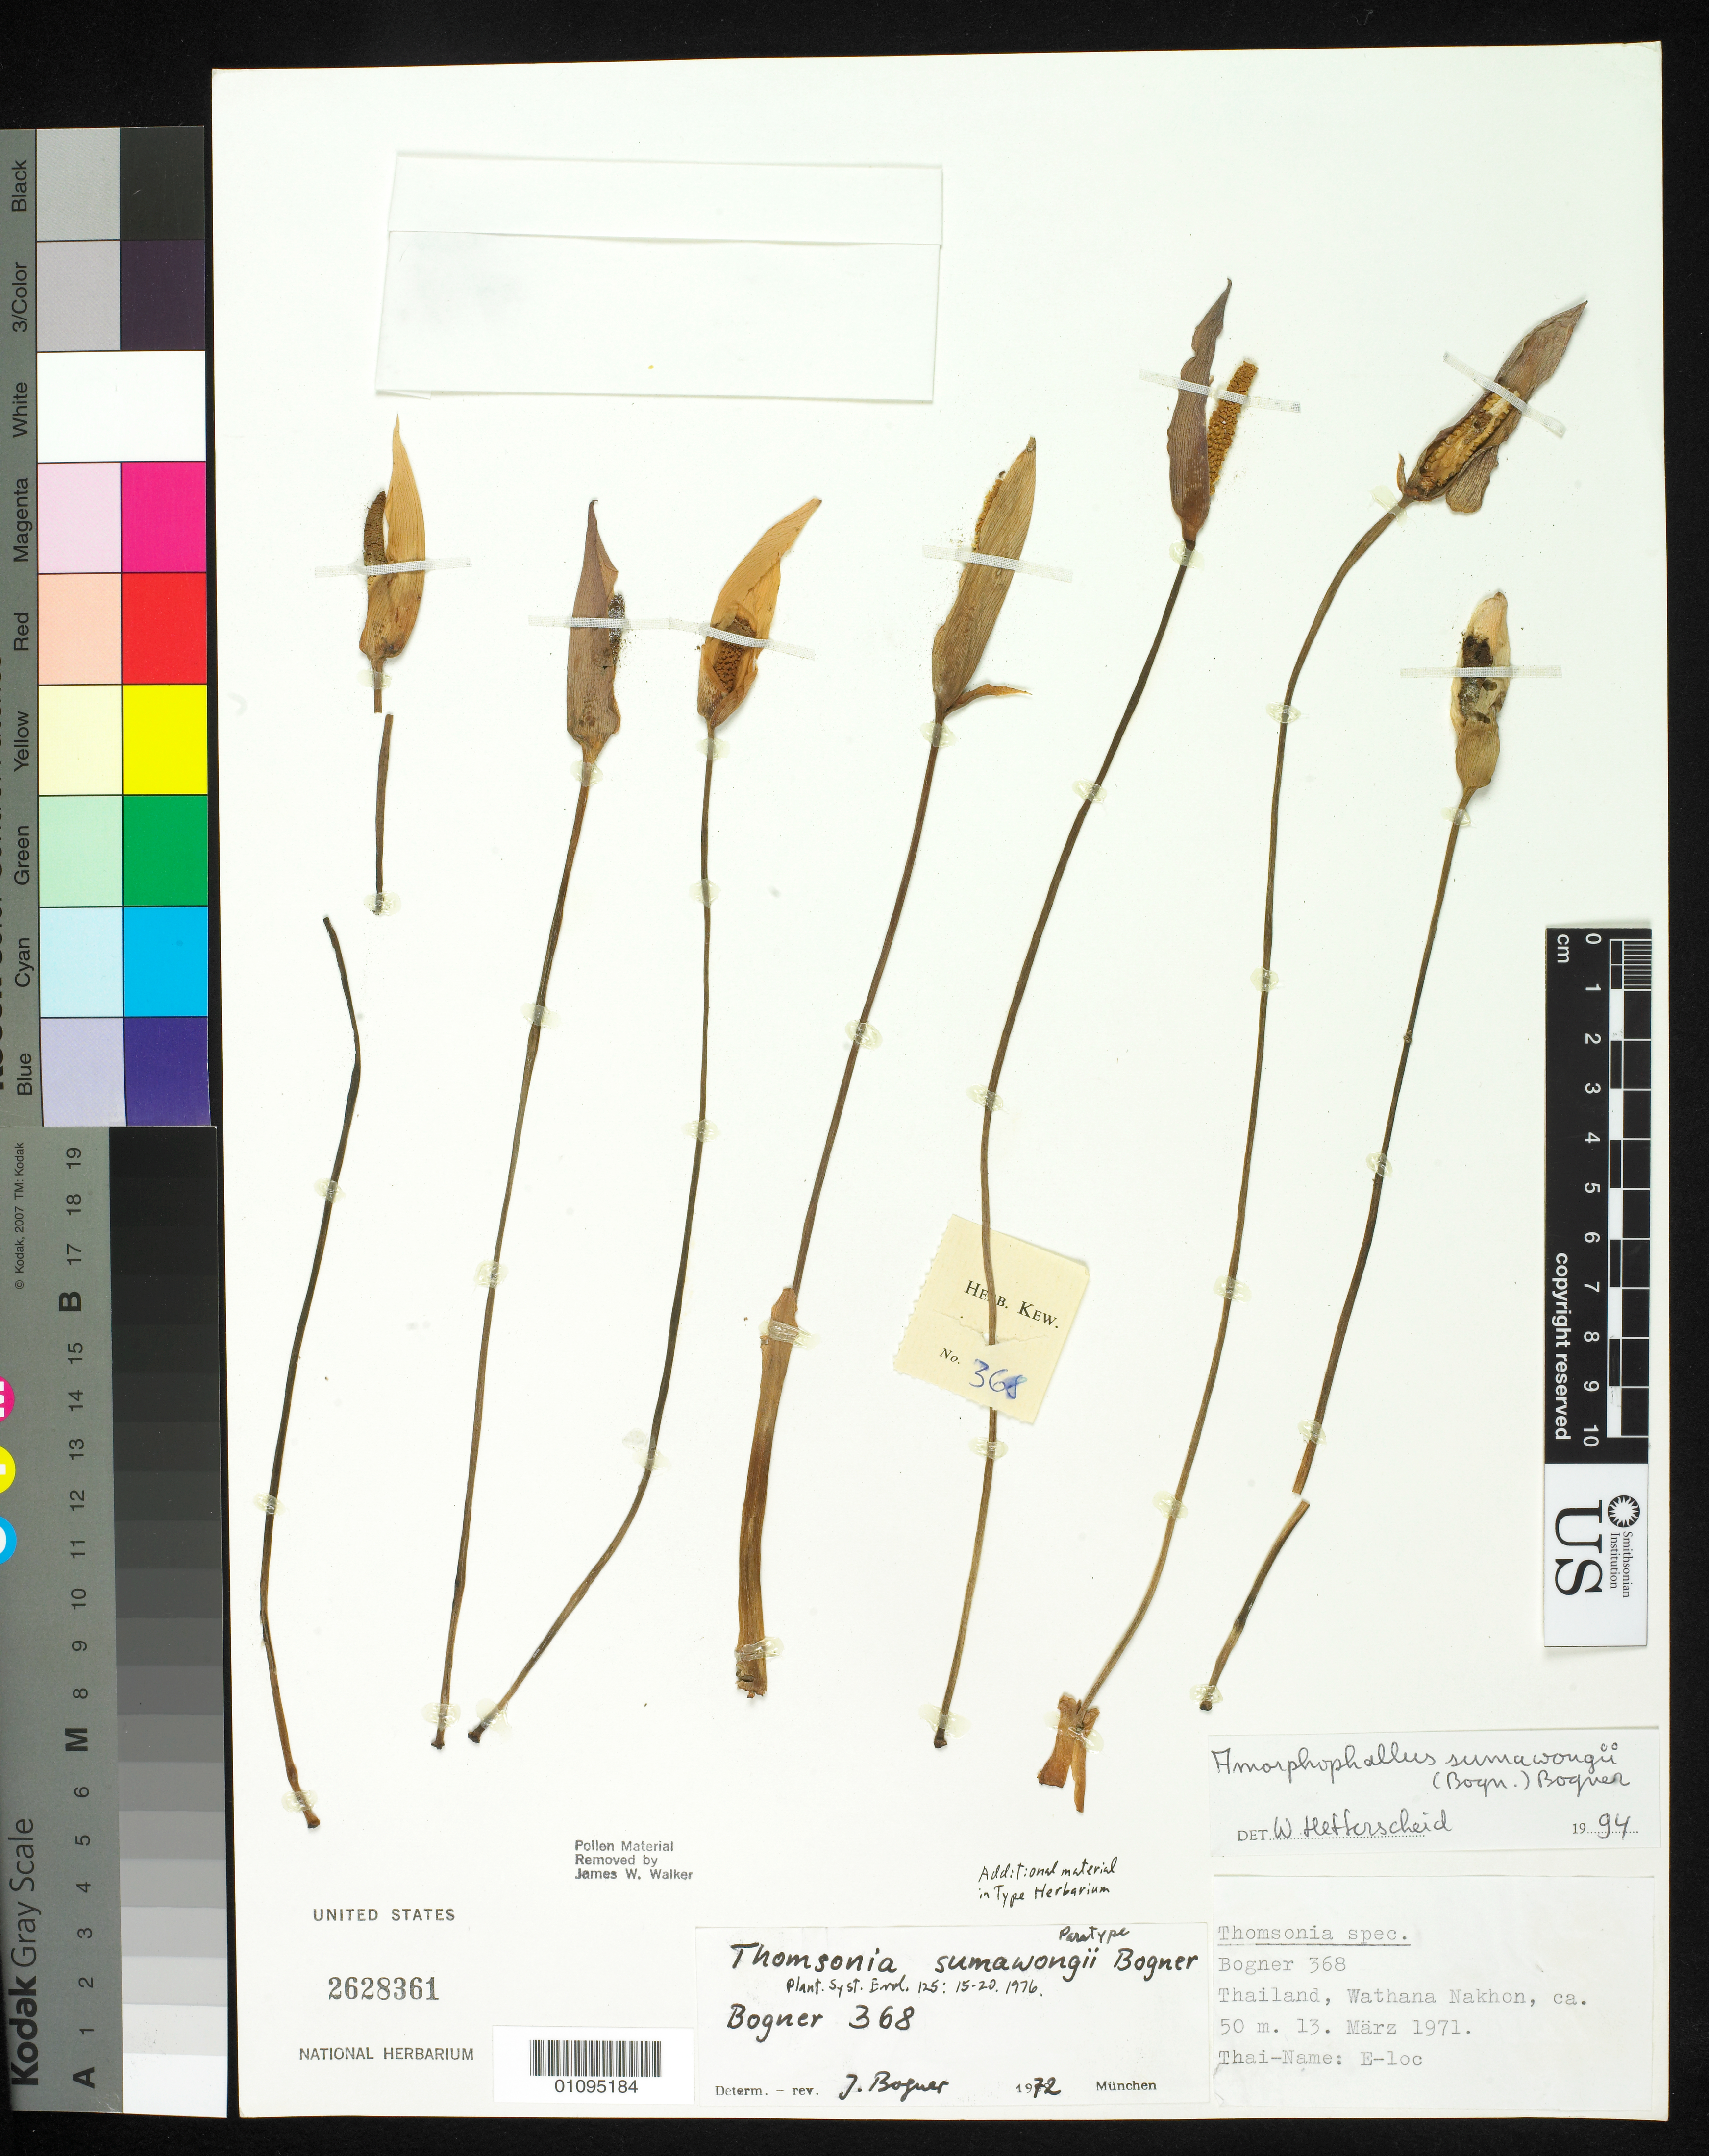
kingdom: Plantae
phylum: Tracheophyta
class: Liliopsida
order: Alismatales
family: Araceae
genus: Amorphophallus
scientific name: Amorphophallus sumawongii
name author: (Bogner) Bogner & Mayo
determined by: Hefferscheid, W.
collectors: J. Bogner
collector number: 368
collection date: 1971-03-13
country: Thailand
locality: Prachinburi Prov., Nakhon.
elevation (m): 50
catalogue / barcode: US 2628361